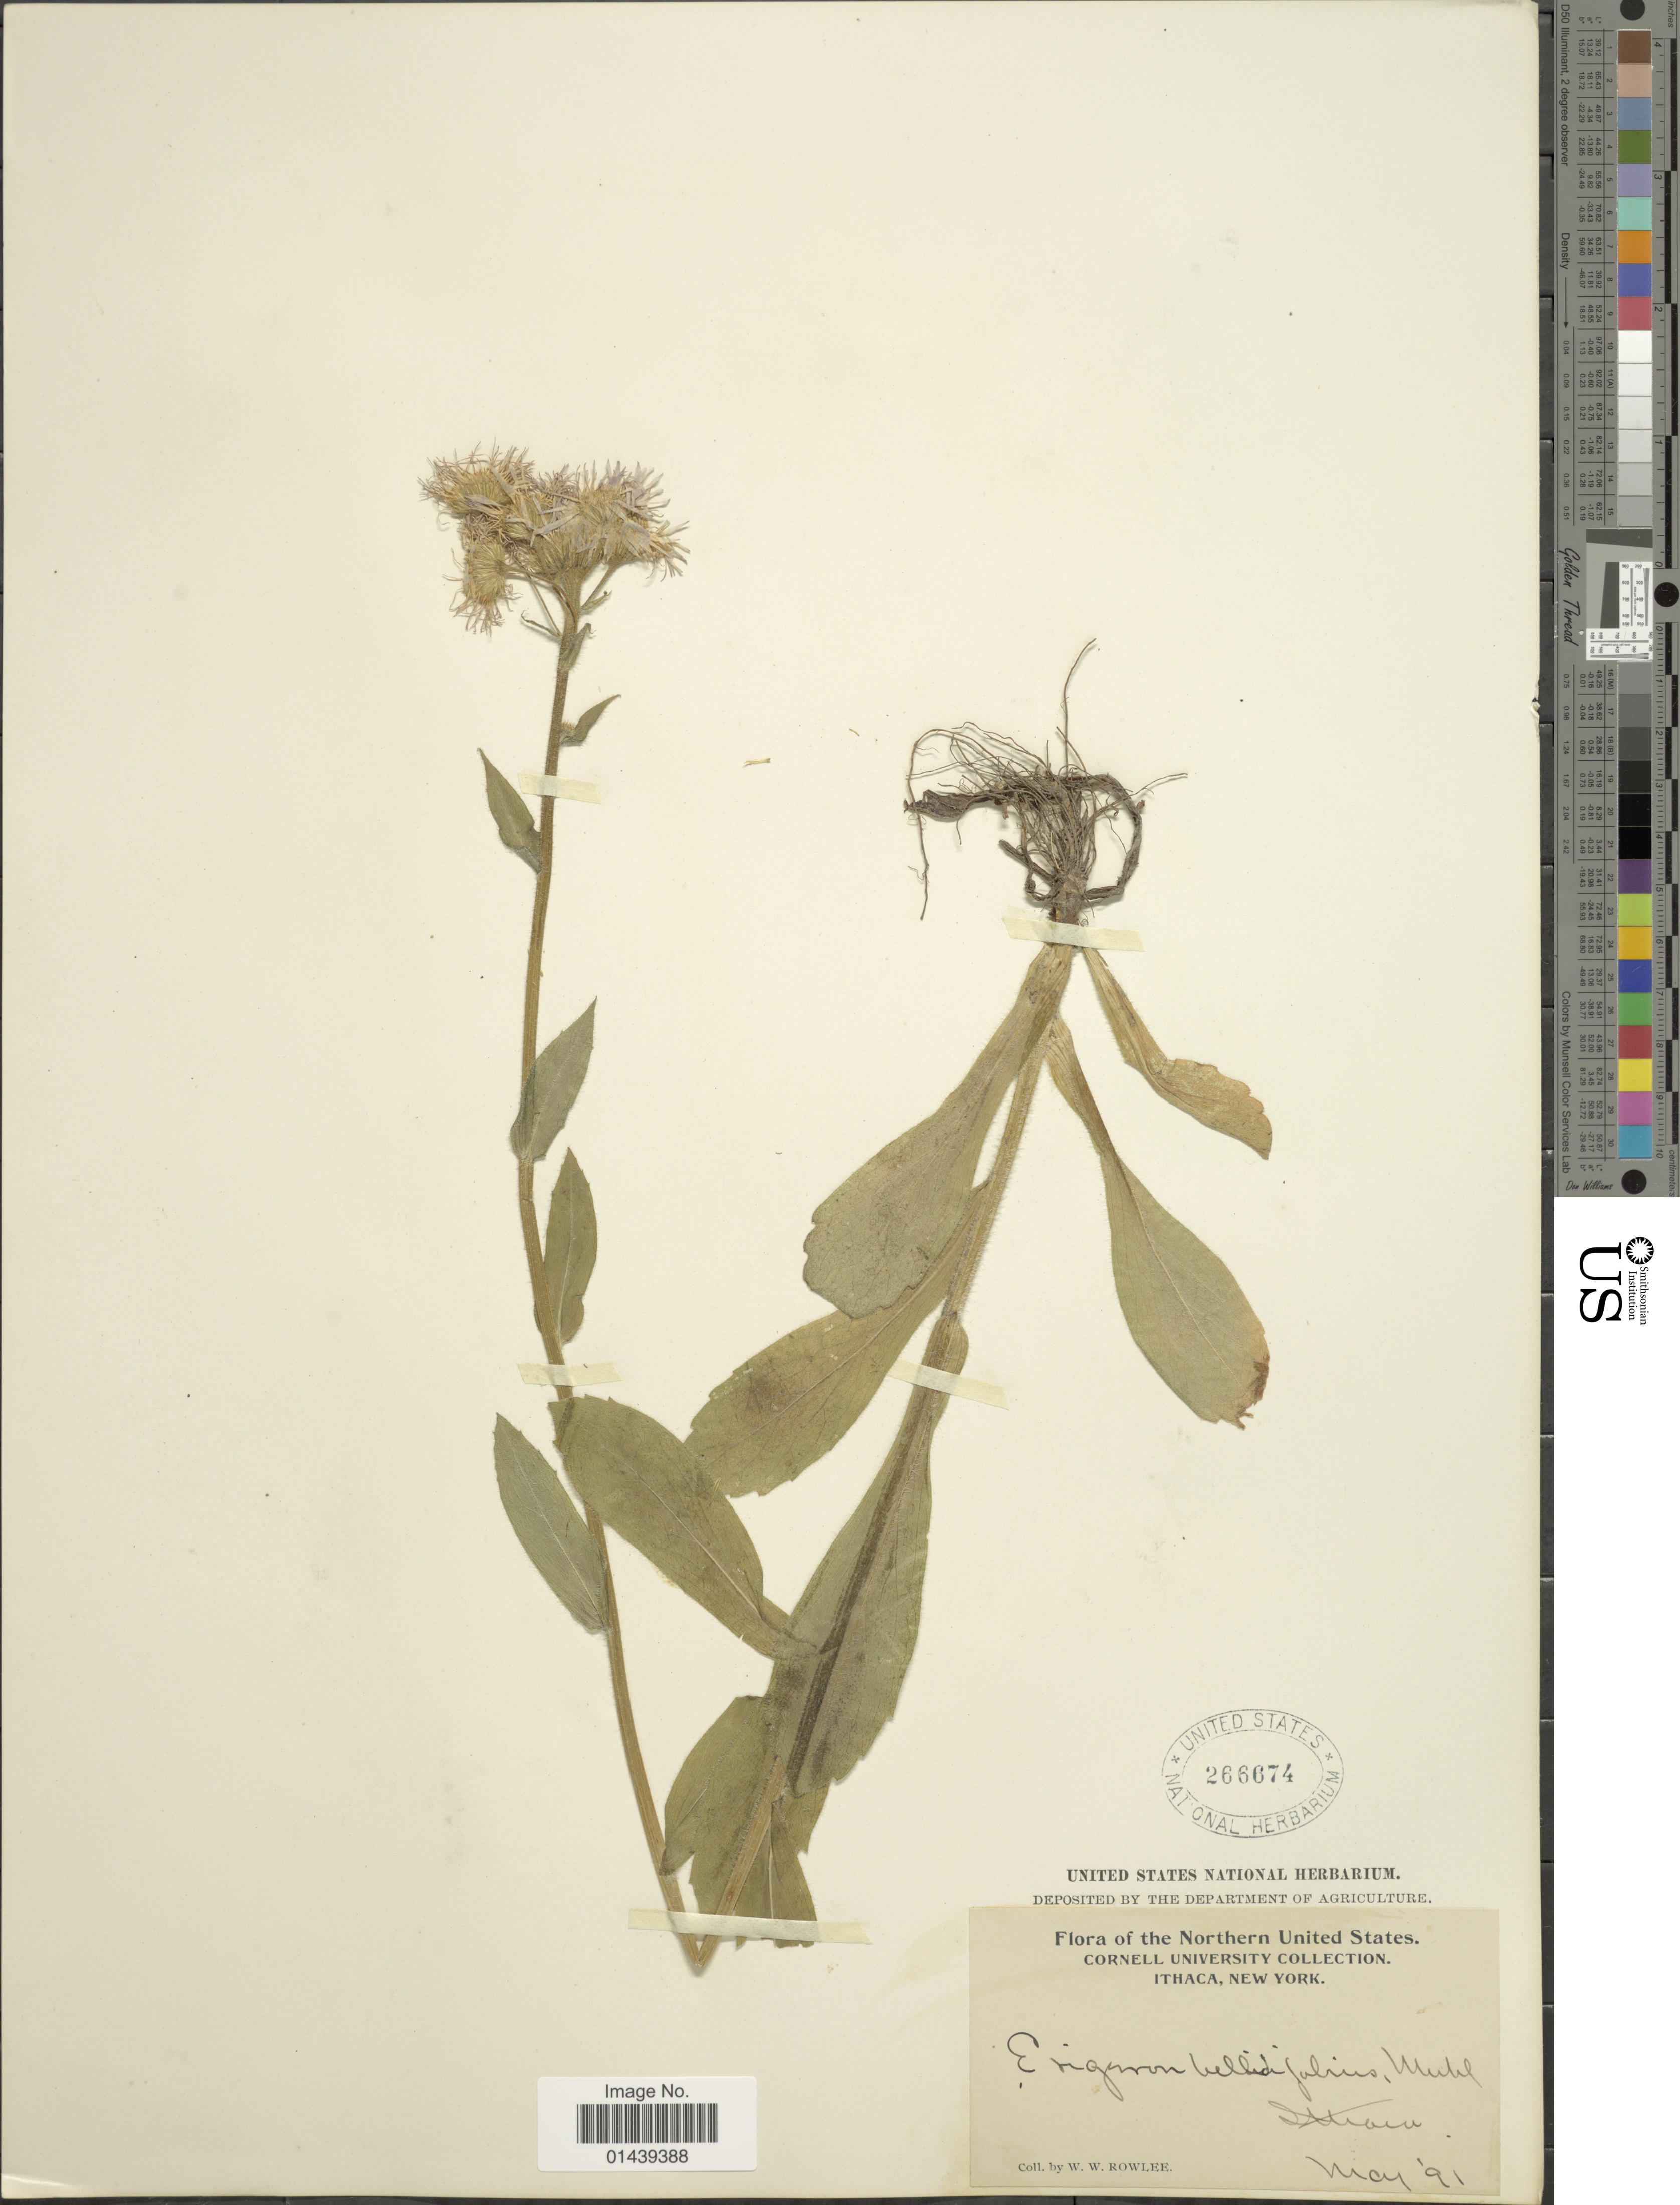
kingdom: Plantae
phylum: Tracheophyta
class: Magnoliopsida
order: Asterales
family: Asteraceae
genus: Erigeron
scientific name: Erigeron pulchellus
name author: Michx.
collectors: W. W. Rowlee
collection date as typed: Transcribed d/m/y: /5/91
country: United States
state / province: New York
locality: Ithaca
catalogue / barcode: US 266674